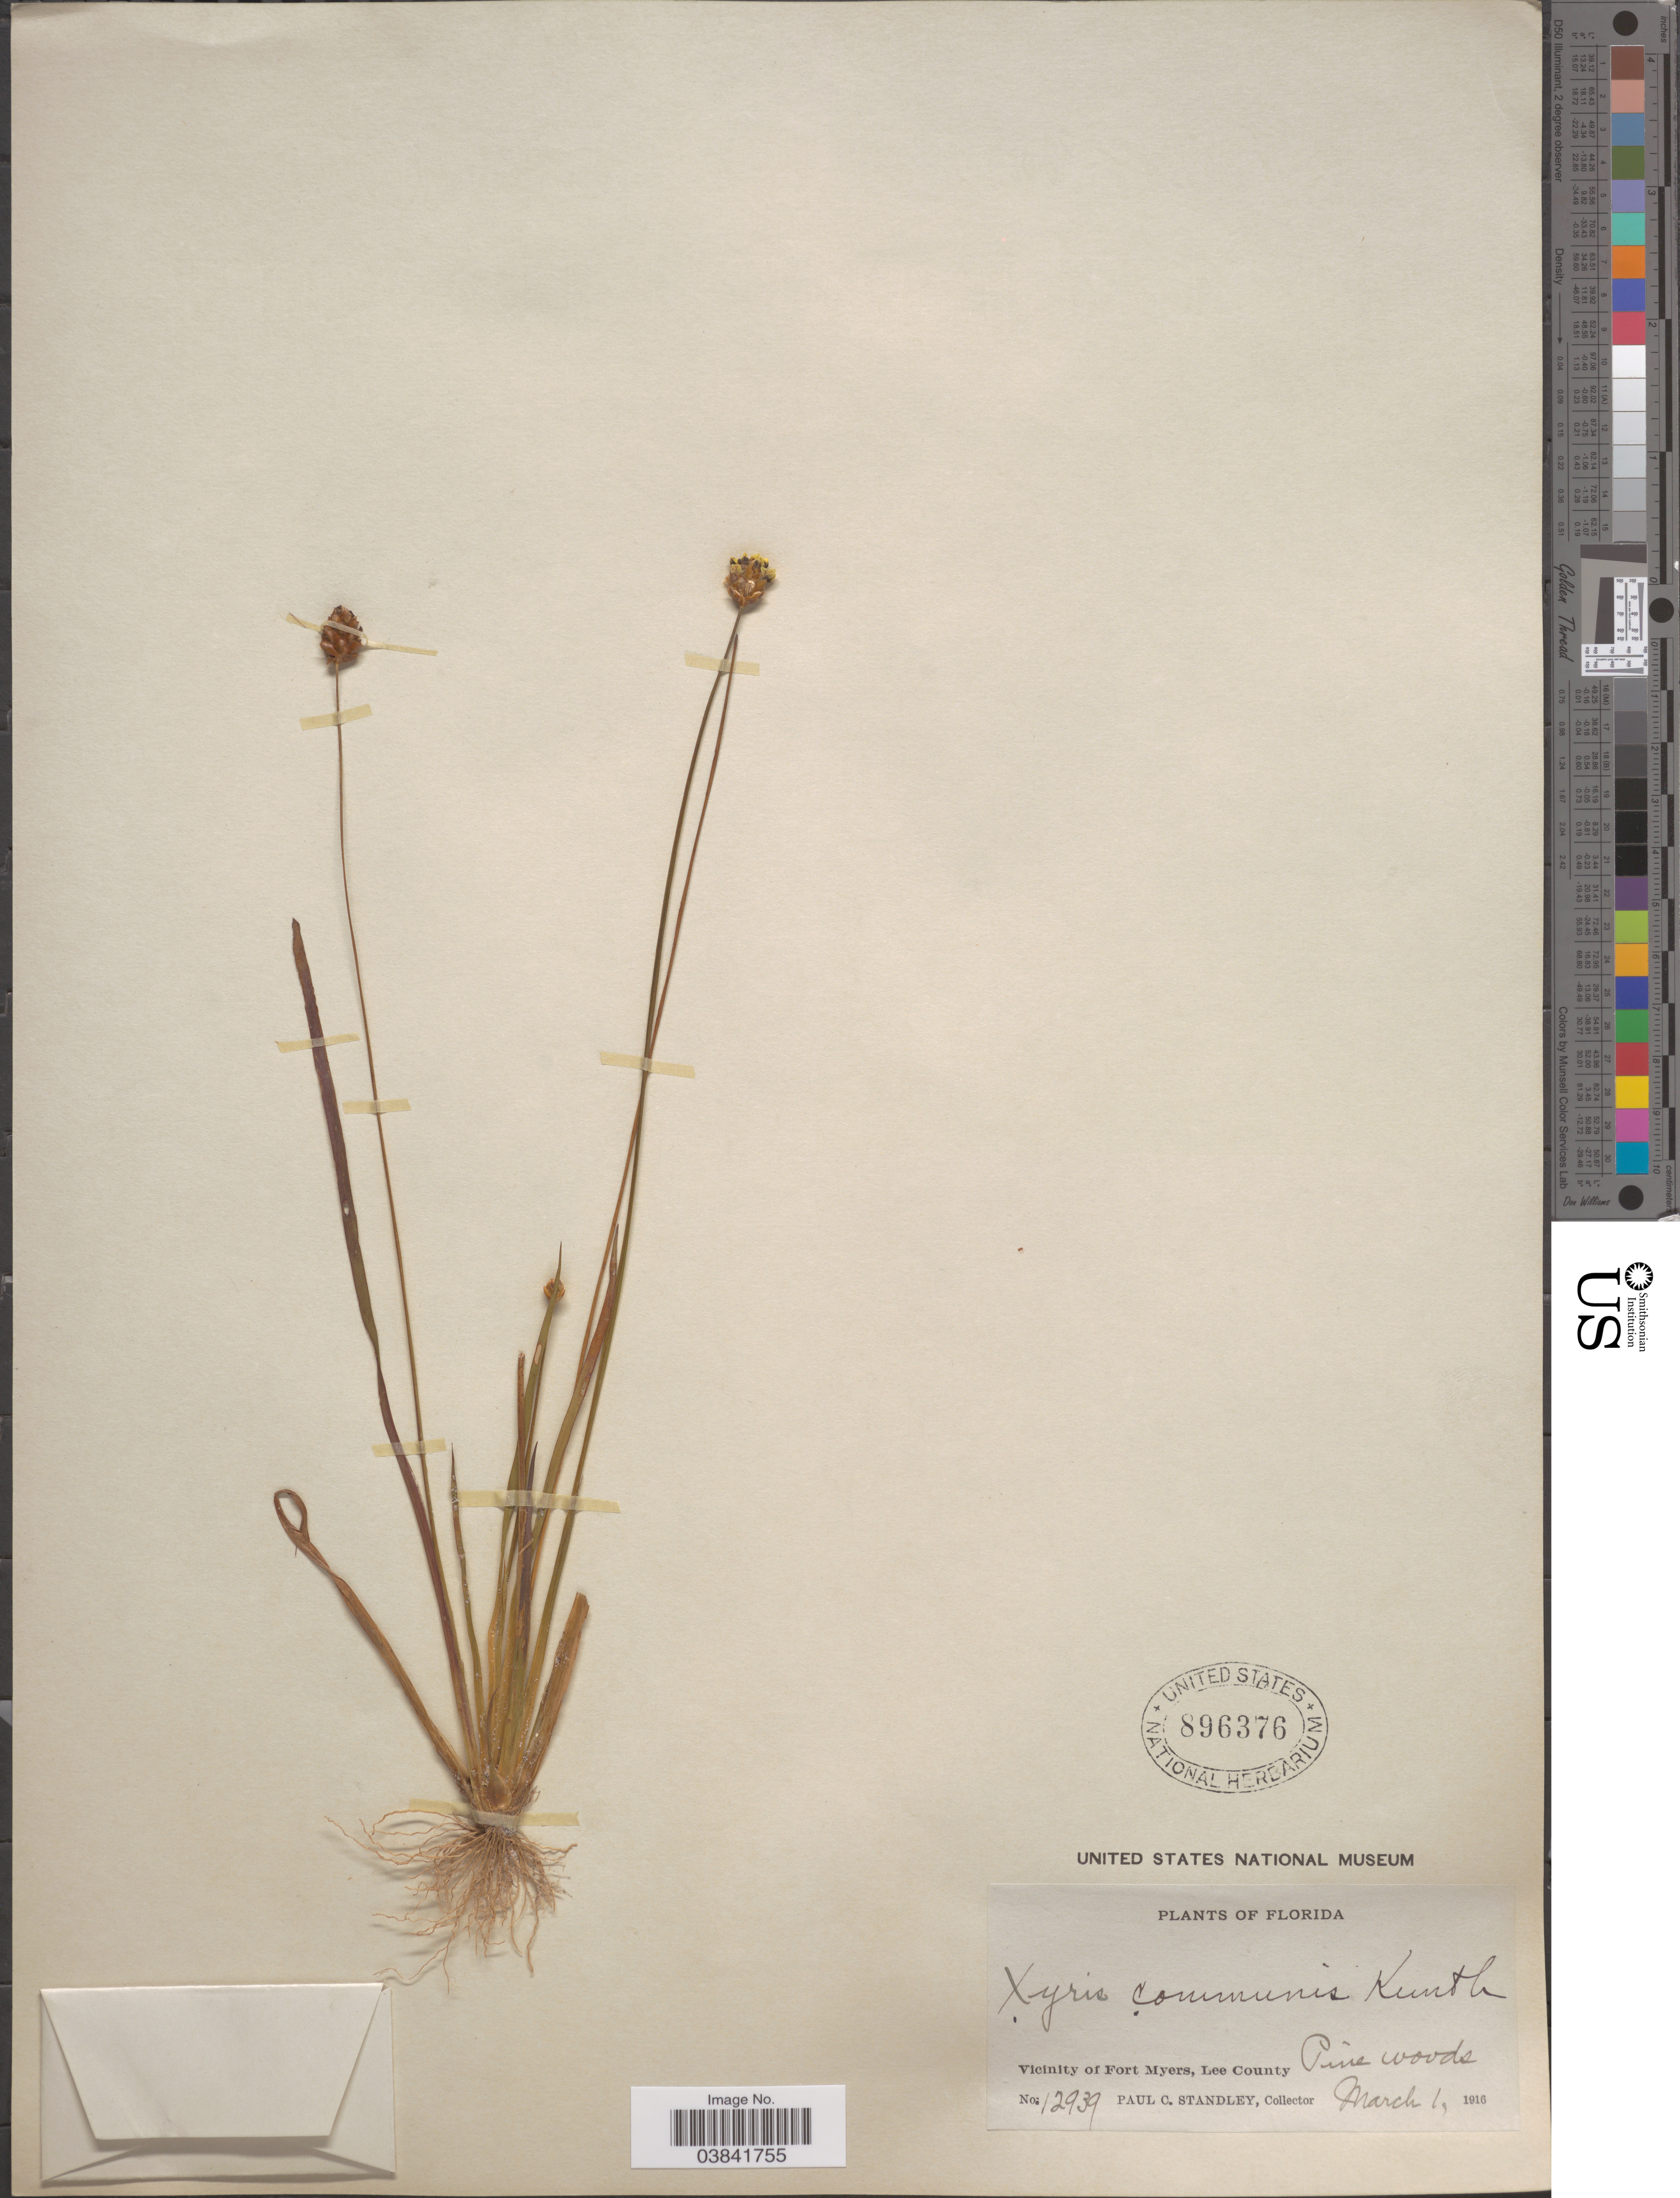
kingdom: Plantae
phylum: Tracheophyta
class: Liliopsida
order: Poales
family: Xyridaceae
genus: Xyris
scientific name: Xyris jupicai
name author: Rich.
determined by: Strong, Mark T., (BOT), Smithsonian Institution - National Museum of Natural History (UNITED STATES)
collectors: P. C. Standley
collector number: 12939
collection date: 1916-03-01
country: United States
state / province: Florida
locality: Vicinity of Fort Myers, Lee County. Pine woods.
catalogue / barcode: US 896376